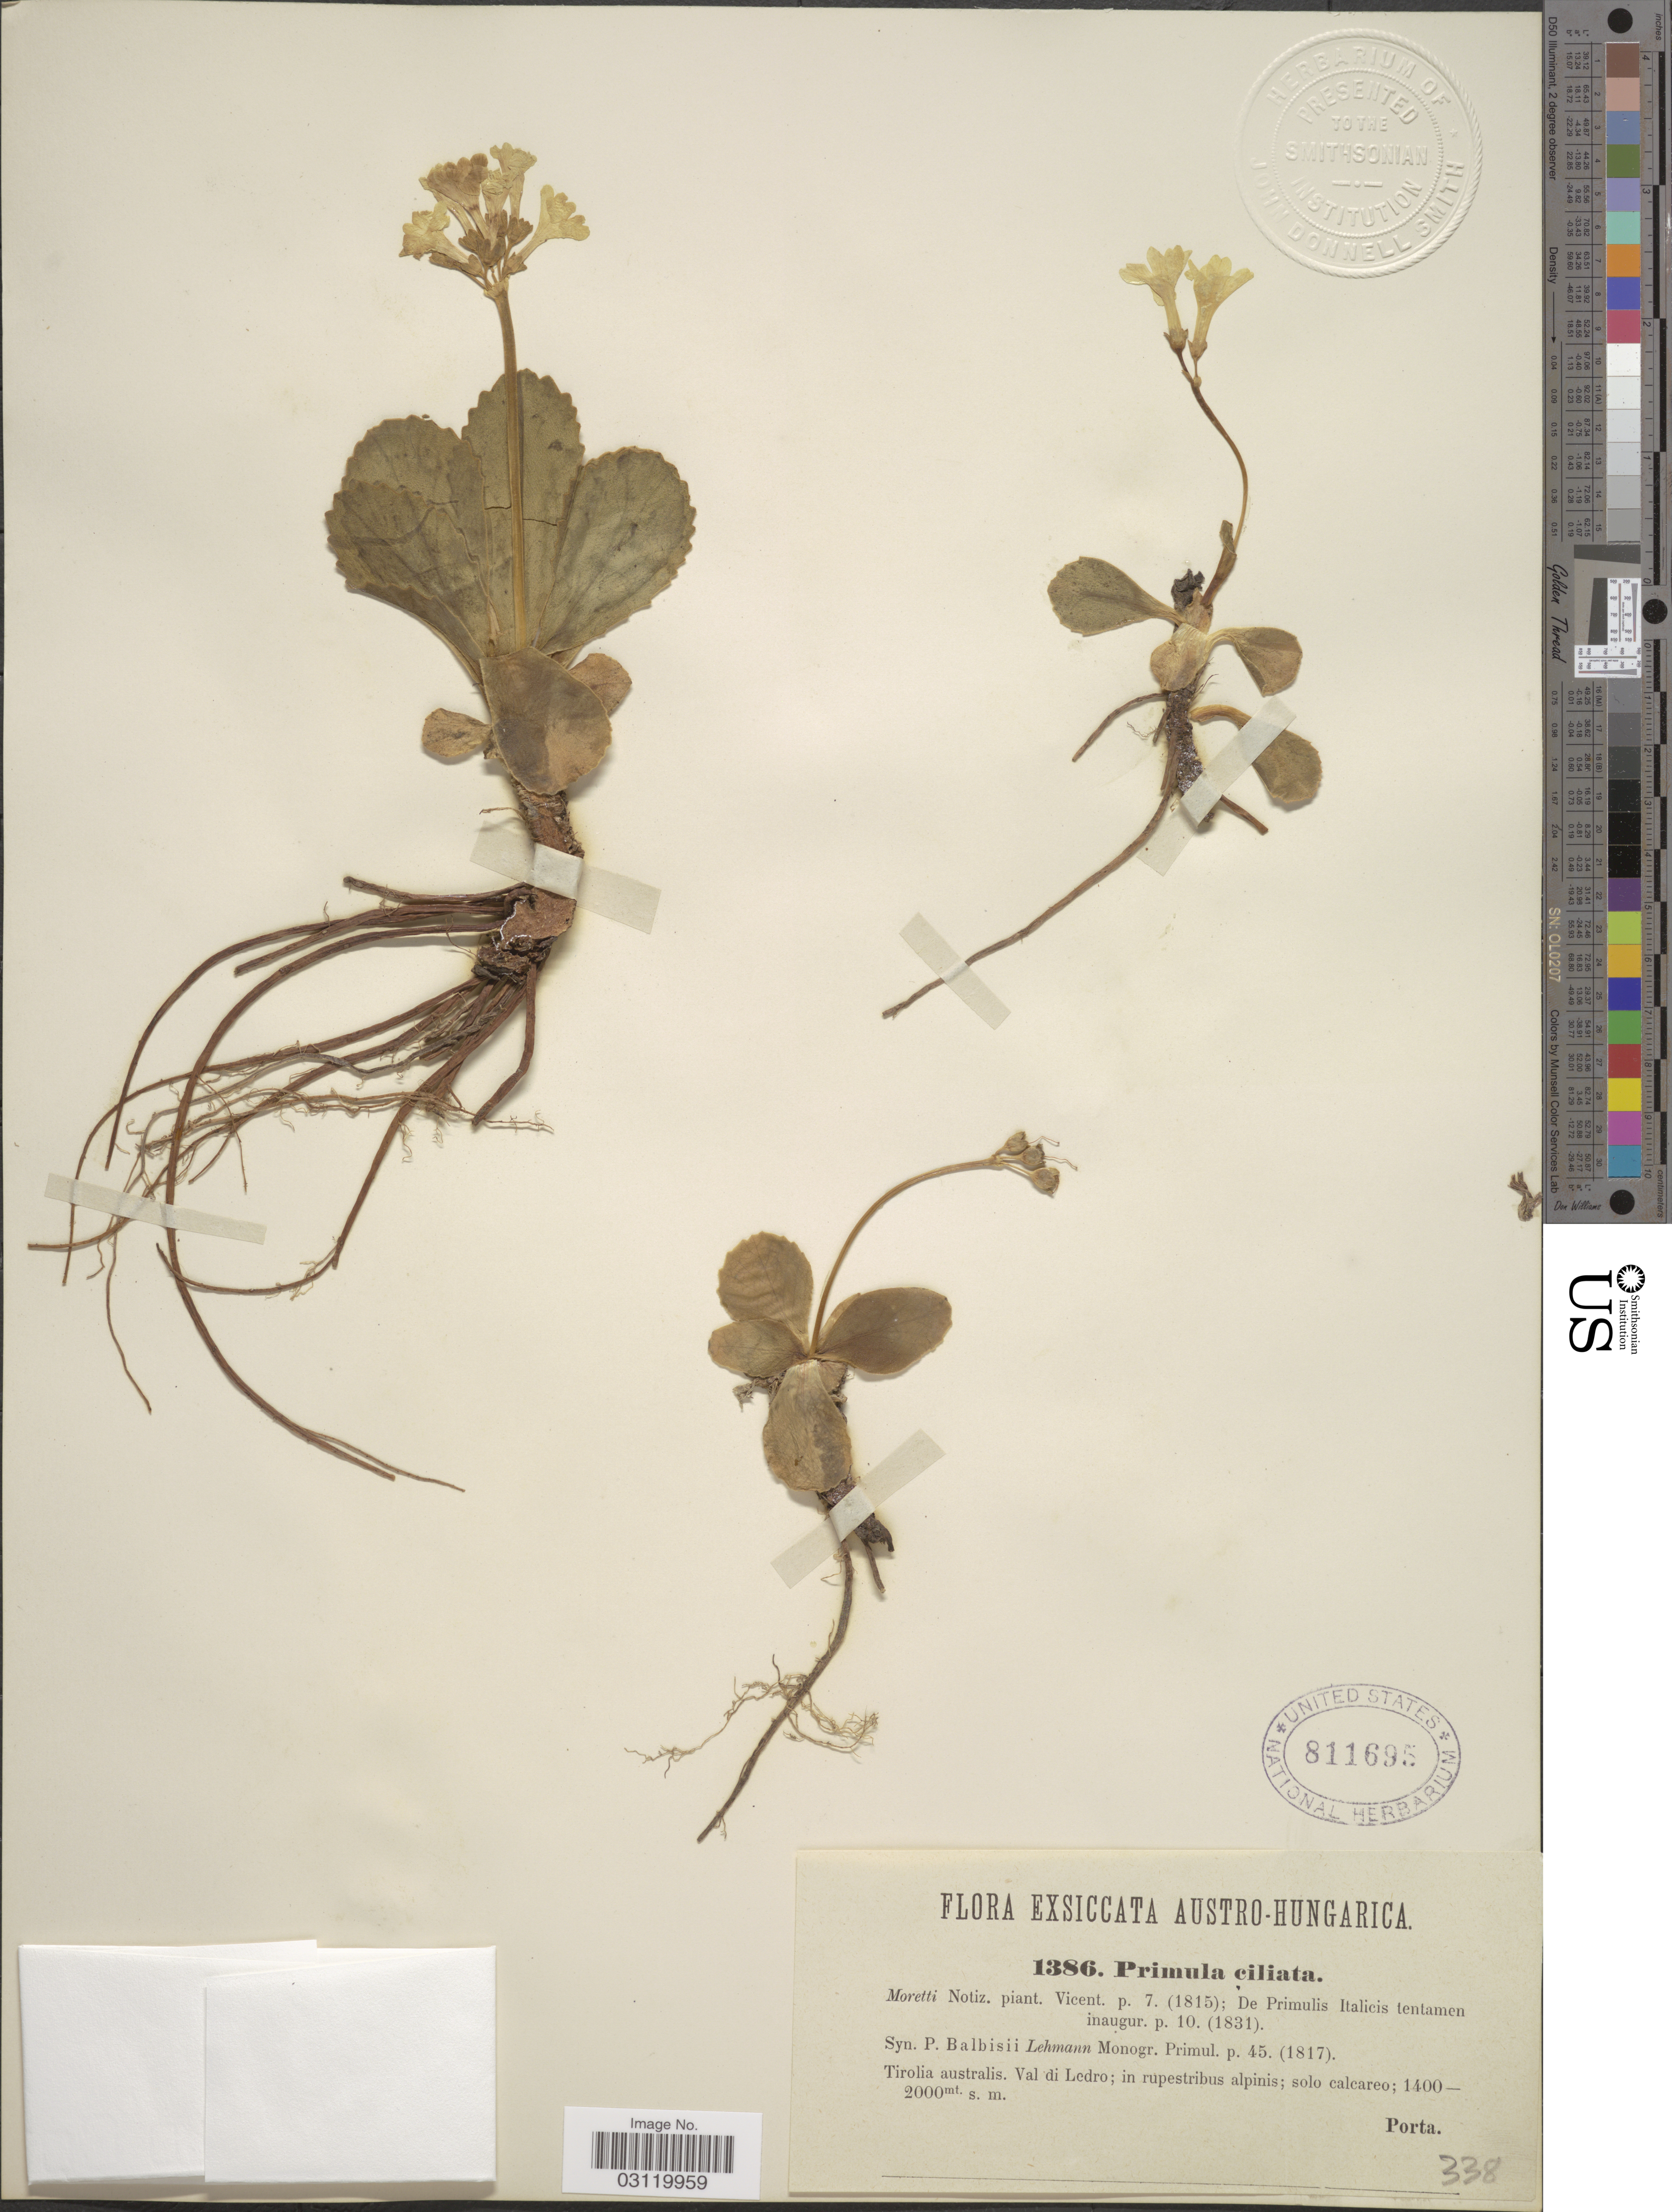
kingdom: Plantae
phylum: Tracheophyta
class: Magnoliopsida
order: Ericales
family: Primulaceae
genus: Primula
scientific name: Primula ciliata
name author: Moretti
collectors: -- Porta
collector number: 1386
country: Italy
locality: Austro-Hungarica. Tirolia australis. Val di Ledro; in rupestribus alpinis.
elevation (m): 1400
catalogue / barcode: US 811695